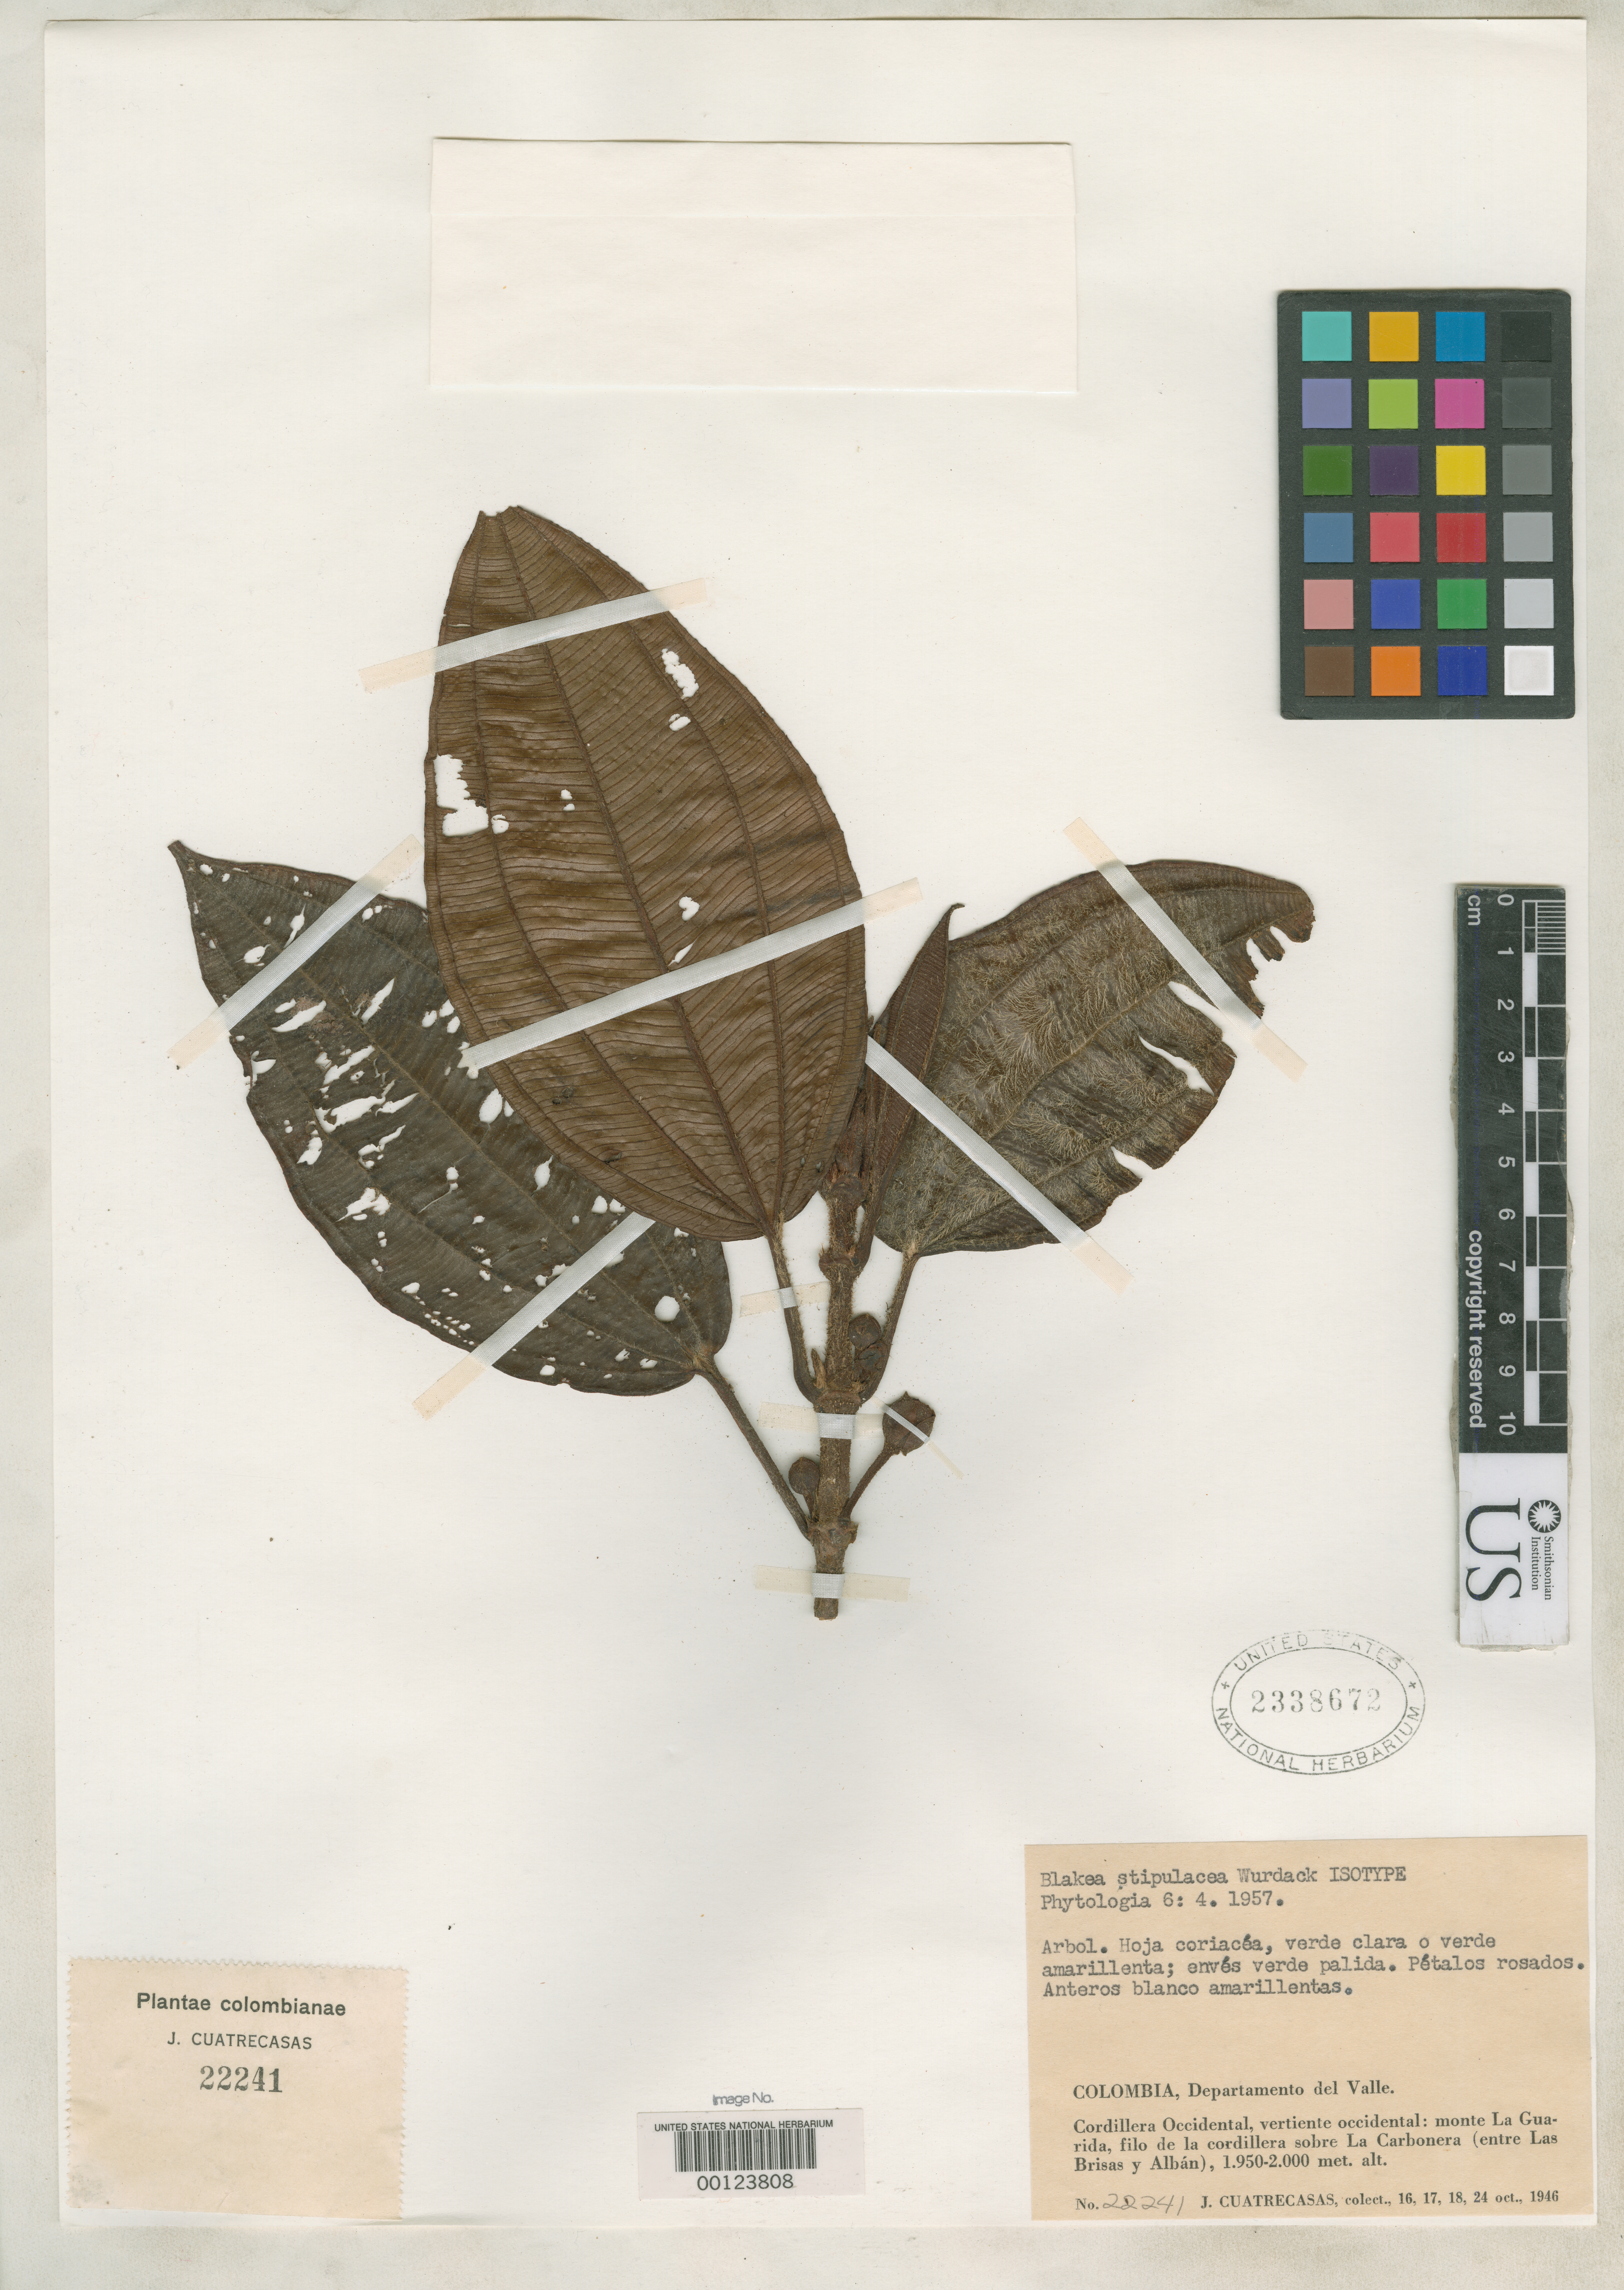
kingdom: Plantae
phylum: Tracheophyta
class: Magnoliopsida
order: Myrtales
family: Melastomataceae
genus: Blakea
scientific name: Blakea stipulacea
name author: Wurdack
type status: Isotype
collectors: J. Cuatrecasas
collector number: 22241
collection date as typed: Oct 1946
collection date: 1946-10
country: Colombia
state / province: Valle del Cauca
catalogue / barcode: US 2338672